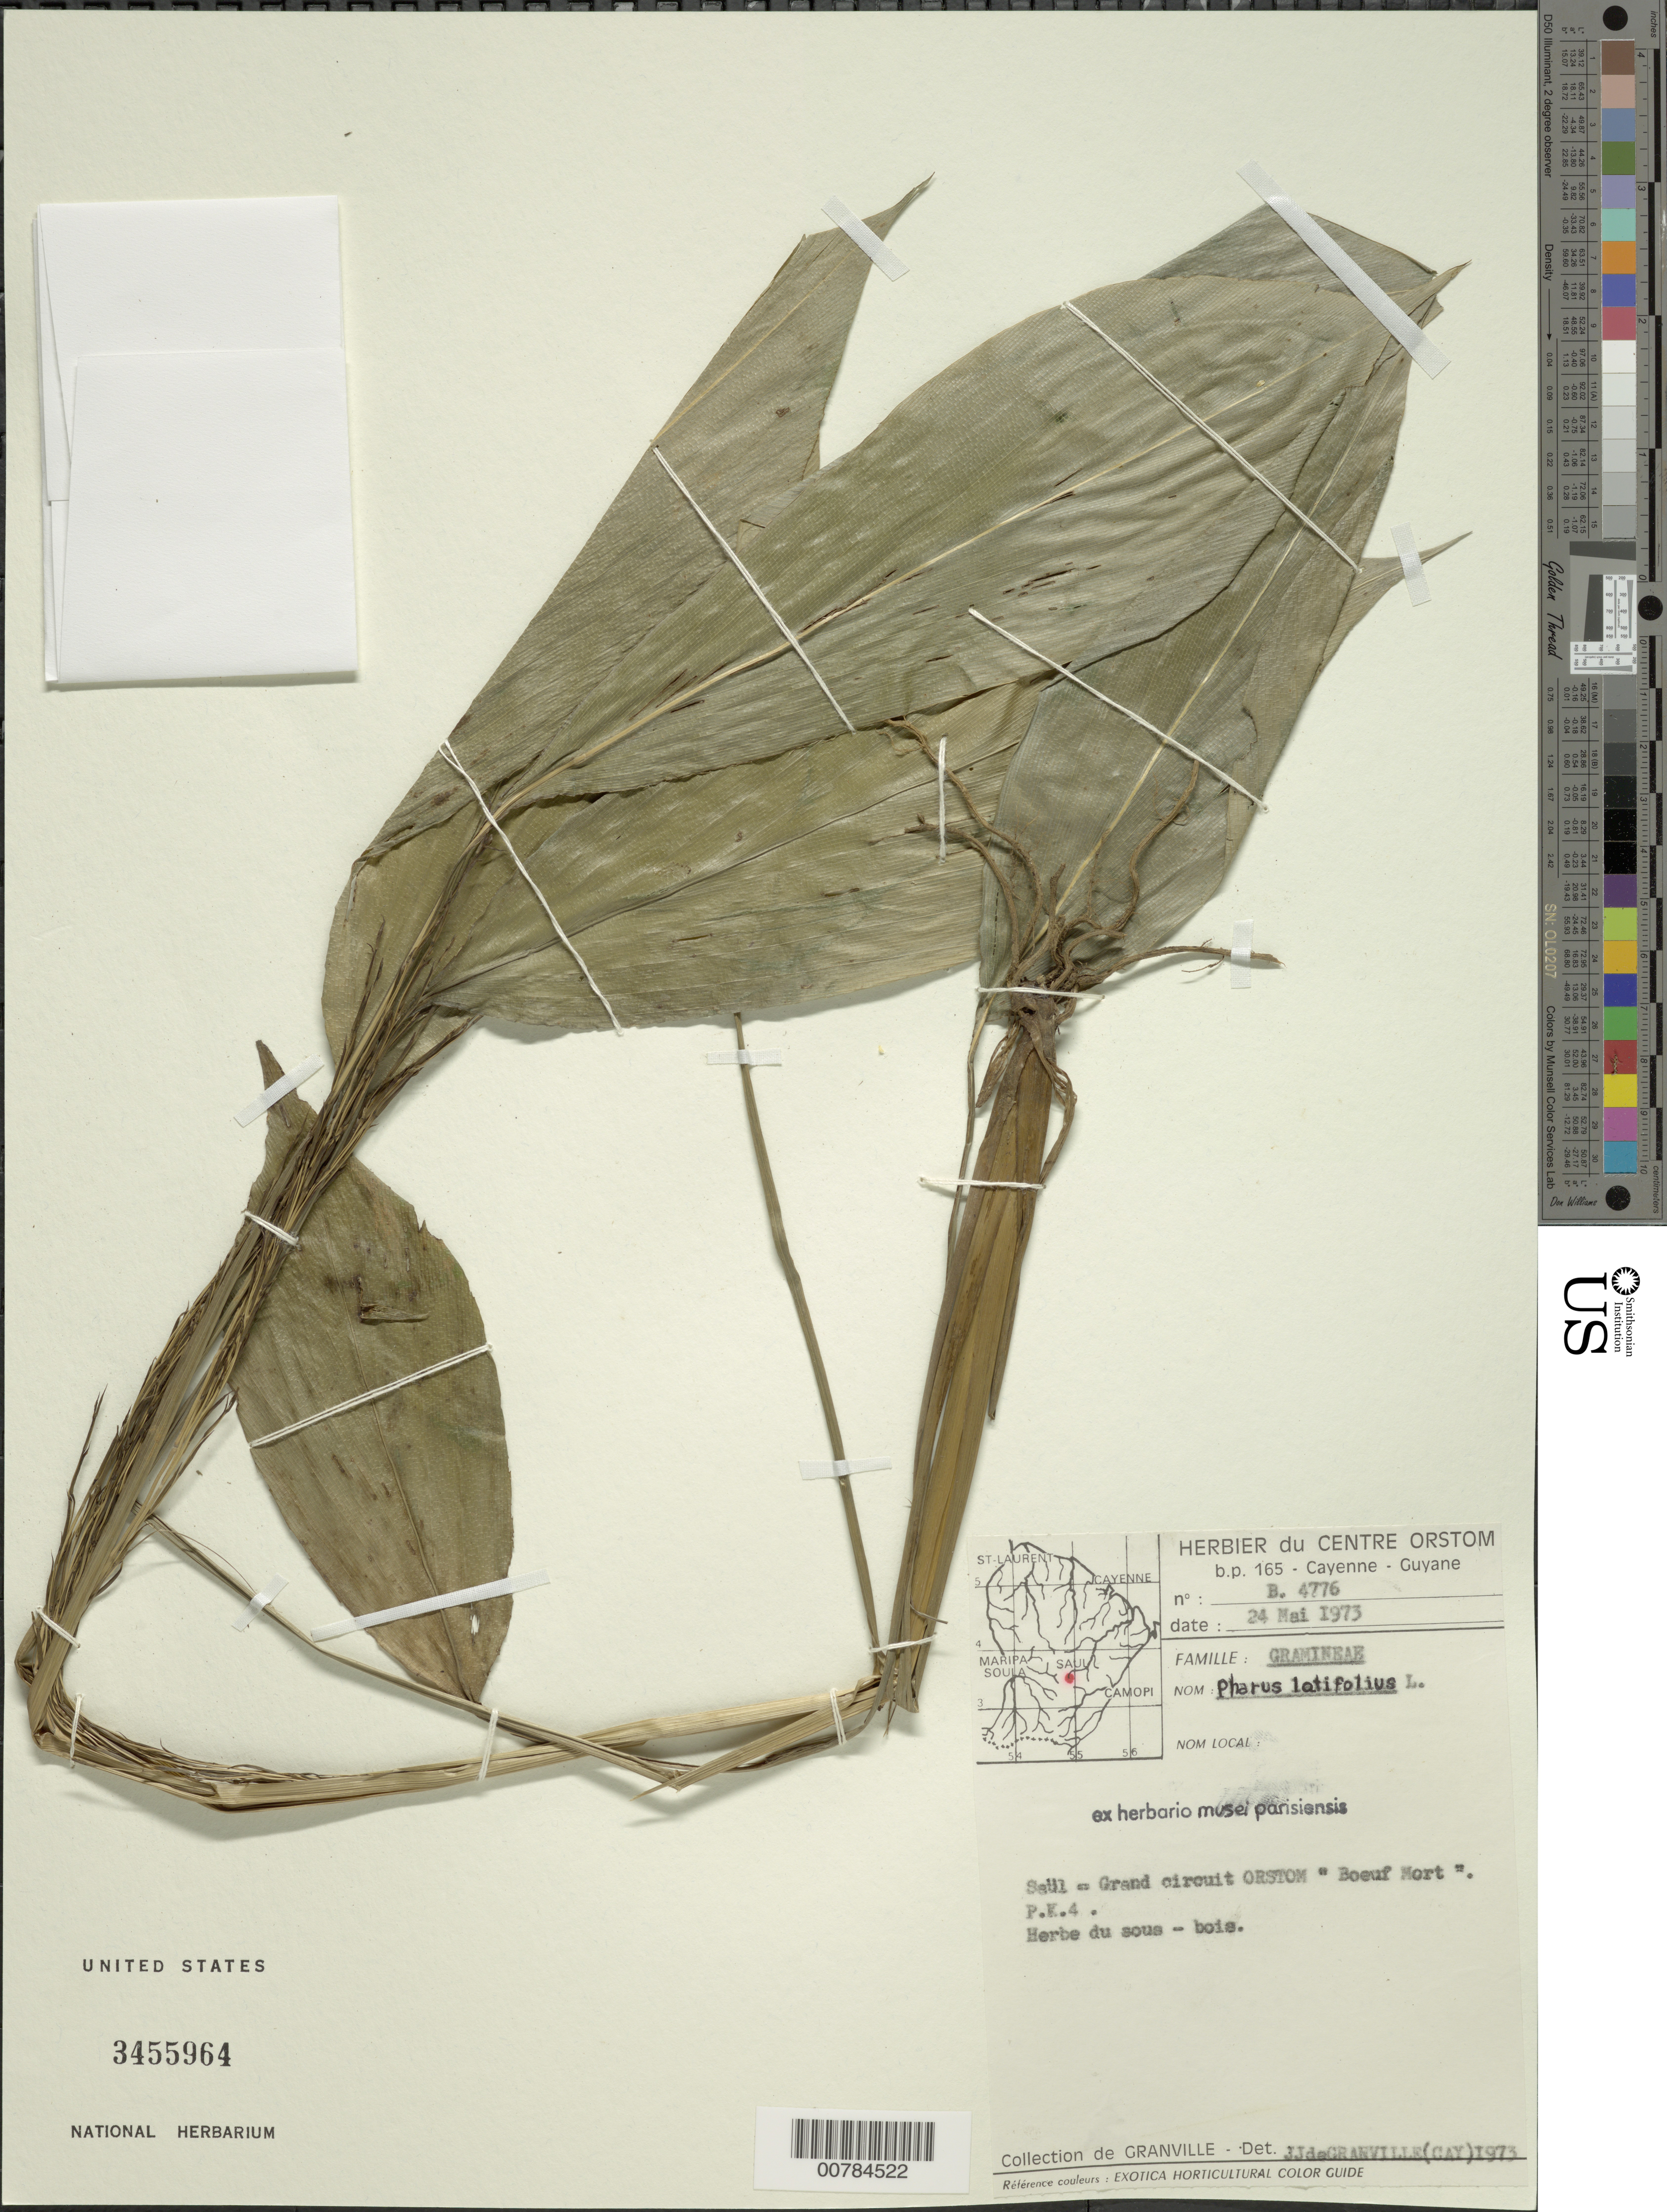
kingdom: Plantae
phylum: Tracheophyta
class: Liliopsida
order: Poales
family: Poaceae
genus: Pharus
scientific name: Pharus latifolius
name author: L.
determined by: Granville, J. J. de, (CAY), Institut de Recherche pour le Developpement (IRD) (FRENCH GUIANA)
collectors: J.-J. de Granville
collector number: B 4776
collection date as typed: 24-May-73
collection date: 1973-05-24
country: French Guiana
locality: Saül, Grand circuit ORSTROM "Boeuf Mort". P.K. 4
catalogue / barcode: US 3455964